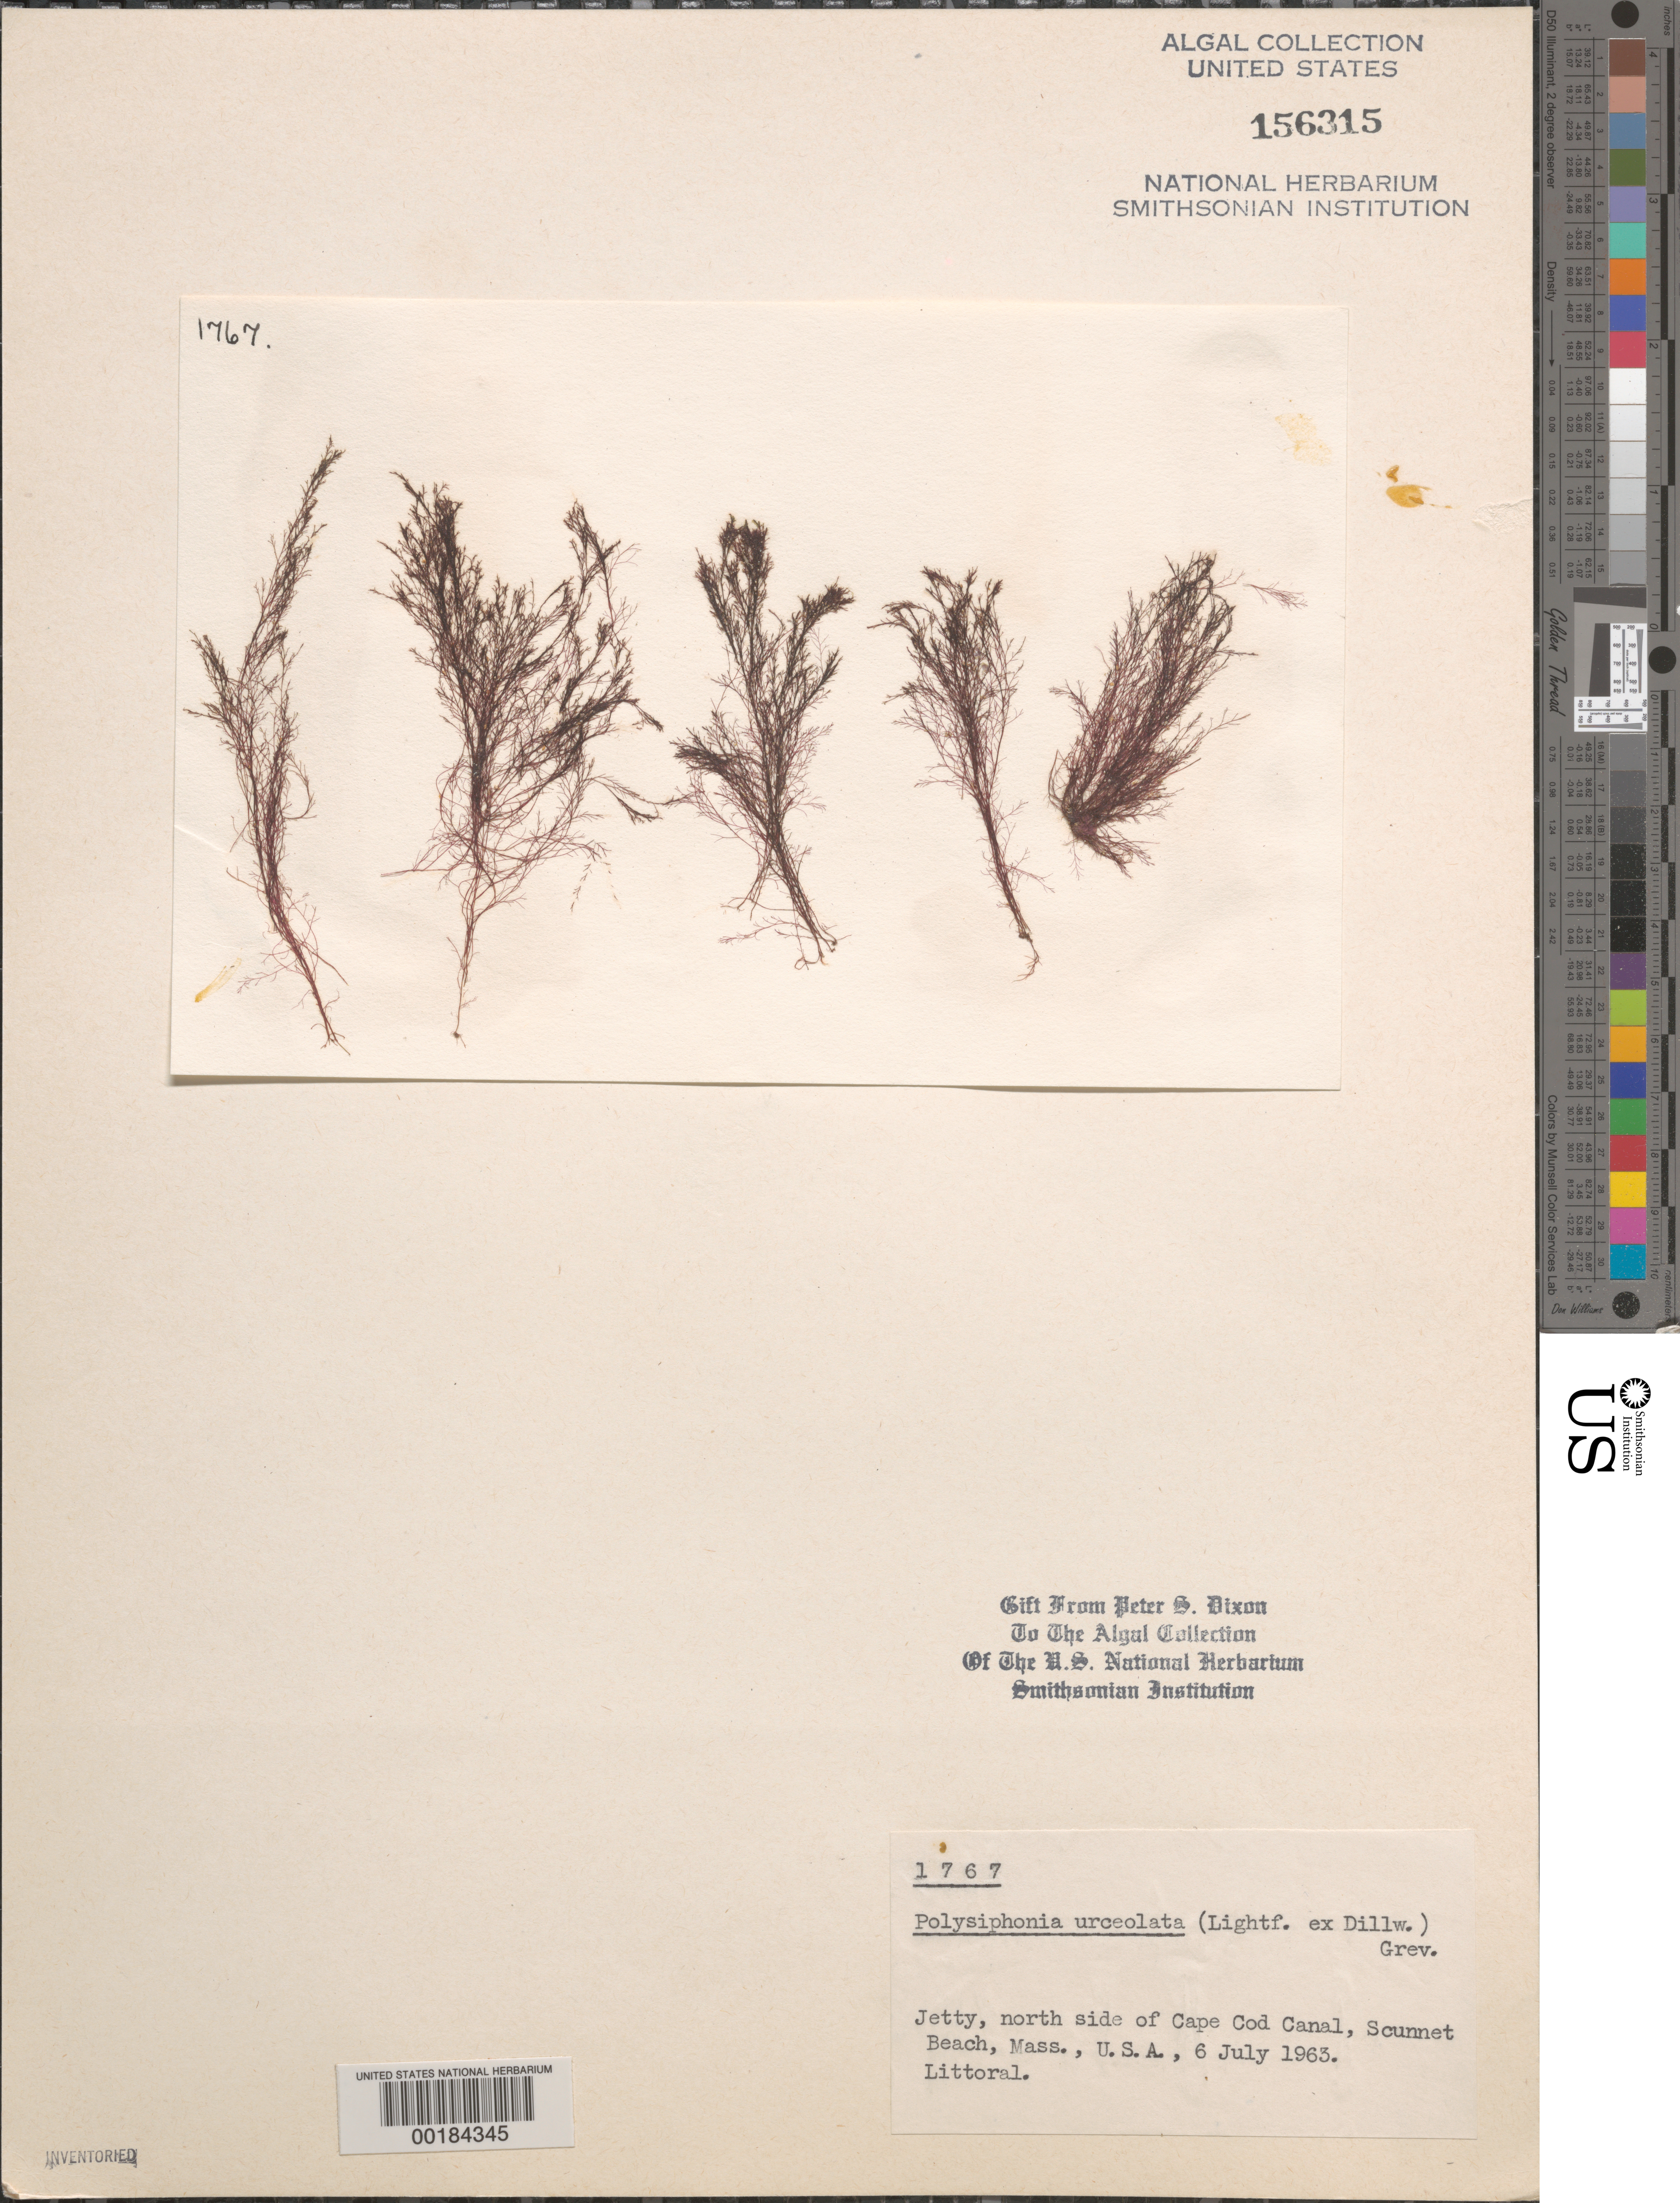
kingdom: Plantae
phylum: Rhodophyta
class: Florideophyceae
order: Ceramiales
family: Rhodomelaceae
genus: Polysiphonia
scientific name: Polysiphonia urceolata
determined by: Dixon, P. S.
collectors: P. S. Dixon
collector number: PSD 1767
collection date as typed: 06 Jul 1963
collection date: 1963-07-06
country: United States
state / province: Massachusetts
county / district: Barnstable County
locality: Cape Cod Canal, Scunnet Beach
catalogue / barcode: US 156315